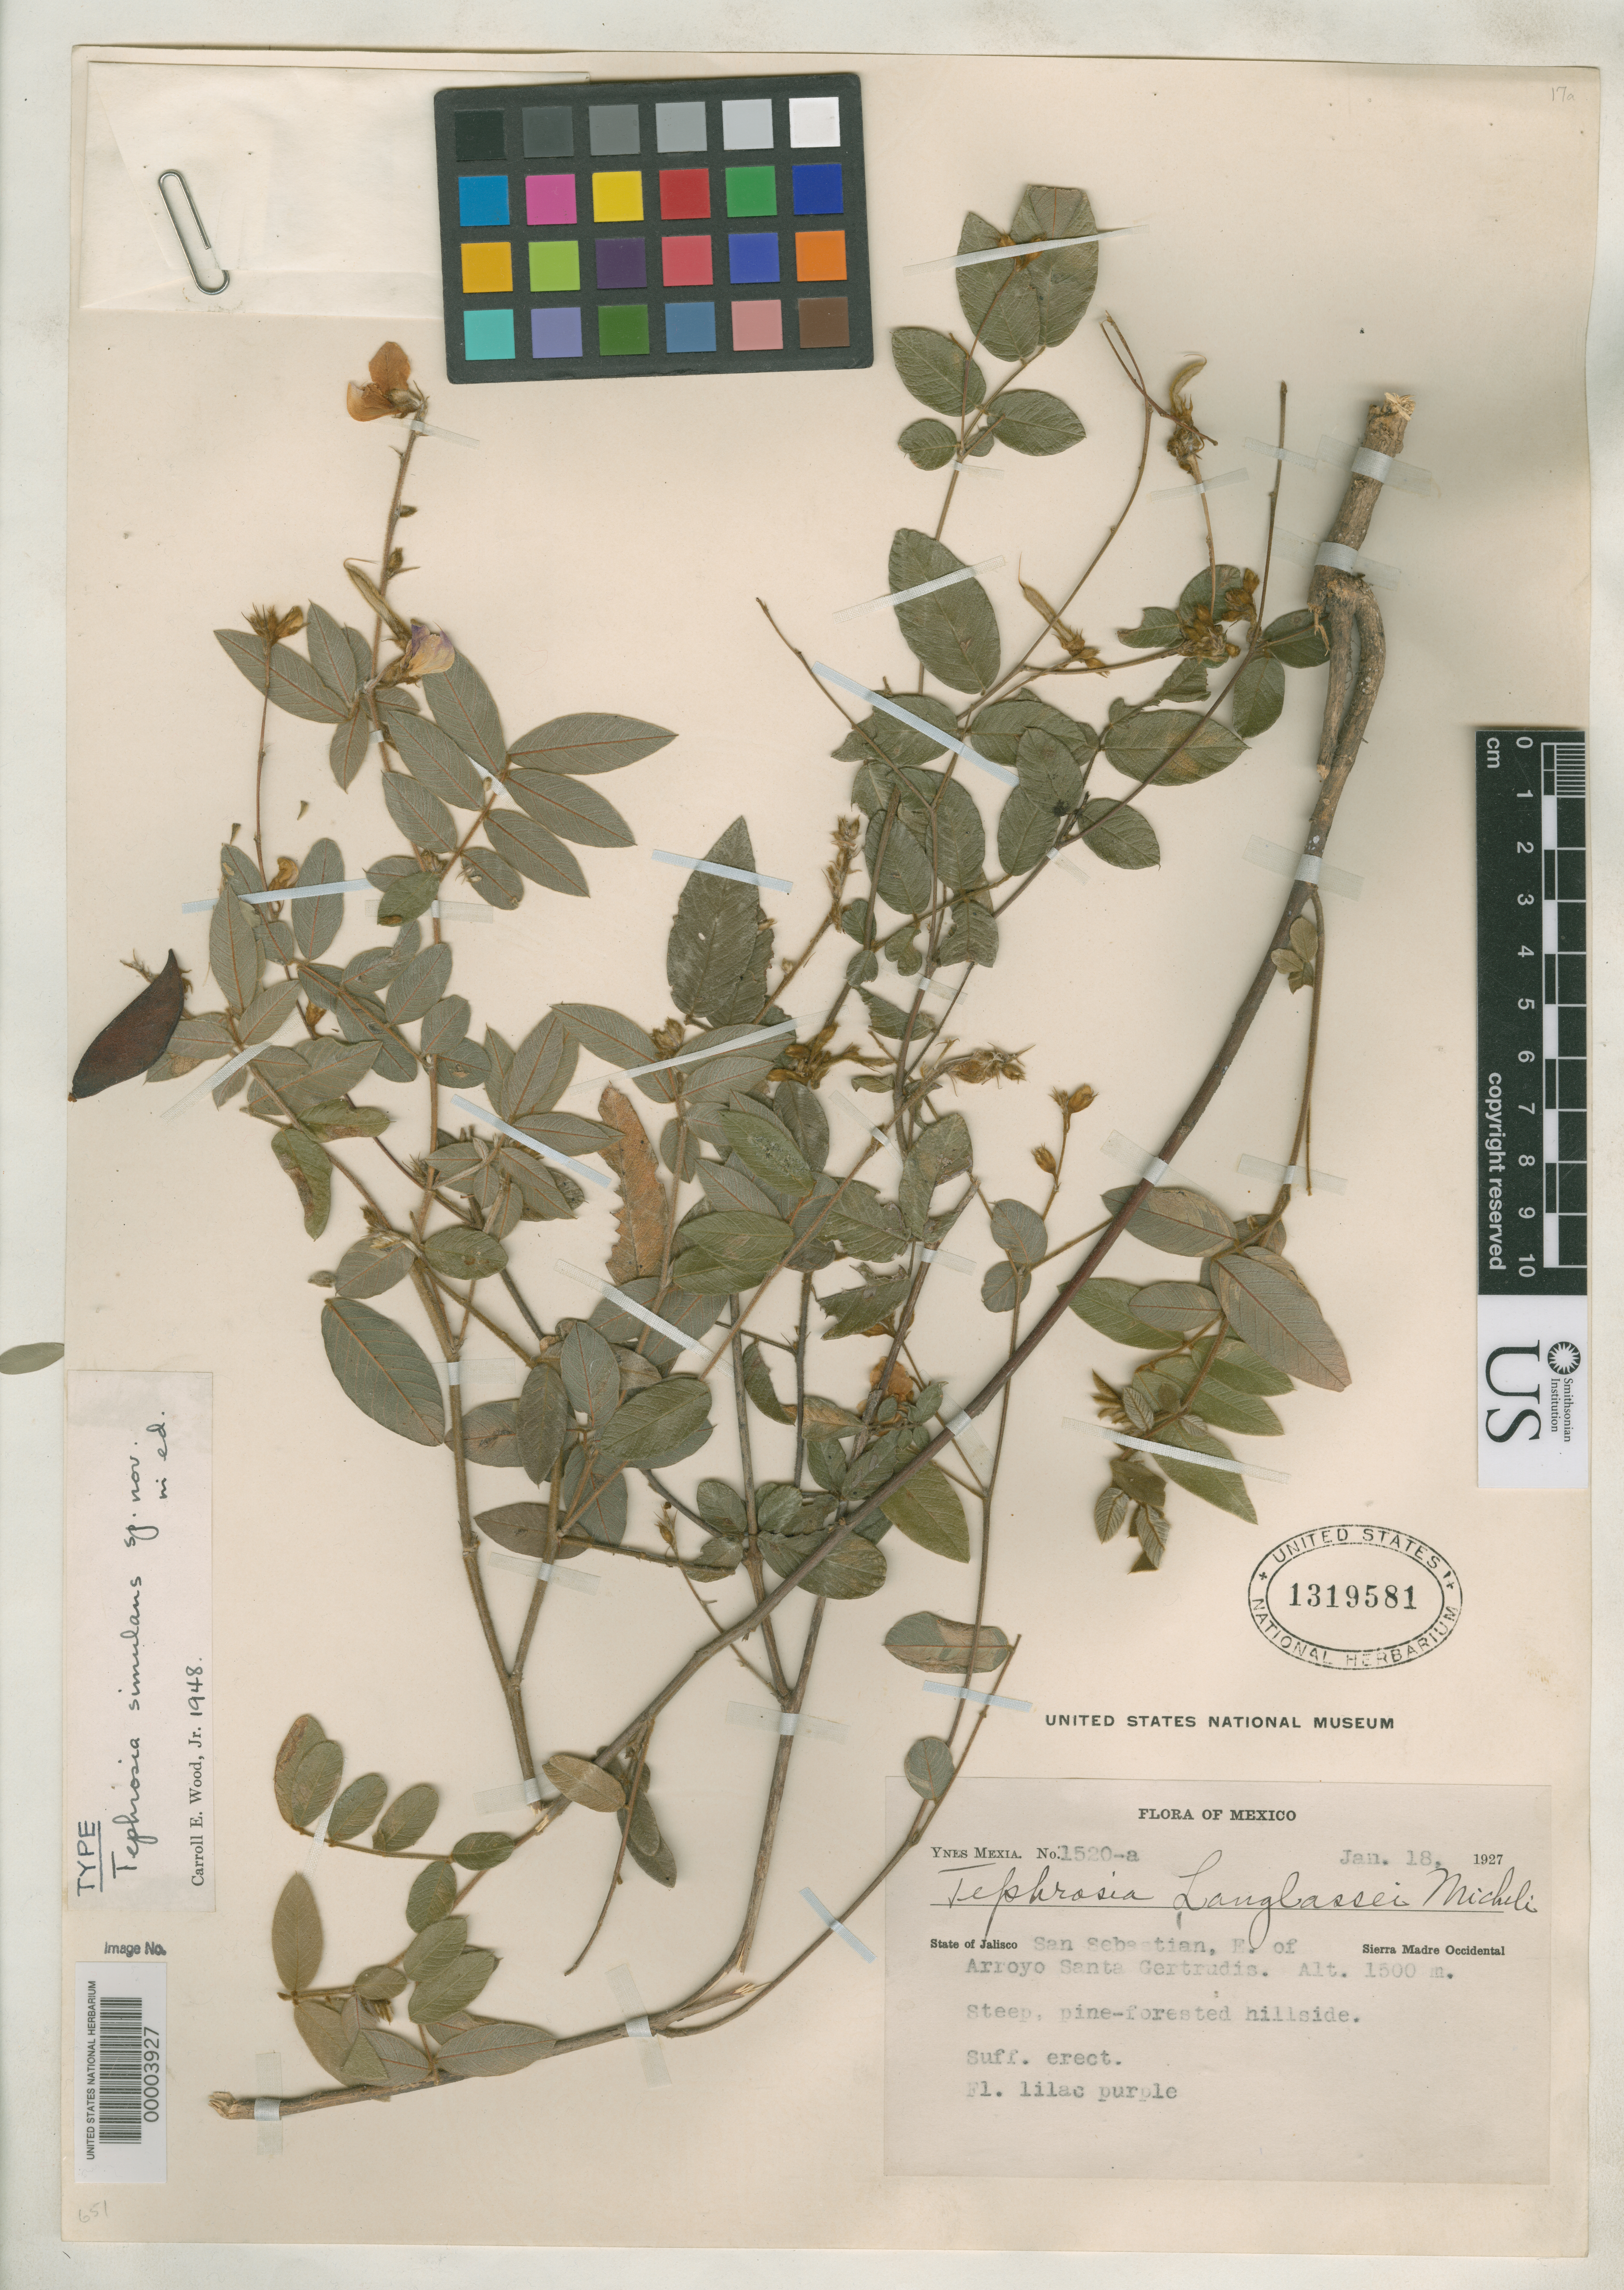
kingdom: Plantae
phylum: Tracheophyta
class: Magnoliopsida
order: Fabales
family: Fabaceae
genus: Tephrosia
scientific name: Tephrosia simulans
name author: C.E. Wood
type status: Holotype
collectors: Y. Mexia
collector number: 1520-a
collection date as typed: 18 Jan 1927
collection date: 1927-01-18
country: Mexico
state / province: Jalisco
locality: San Sebastian, E of Arroyo Santa Gertrudis.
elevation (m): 1500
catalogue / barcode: US 1319581